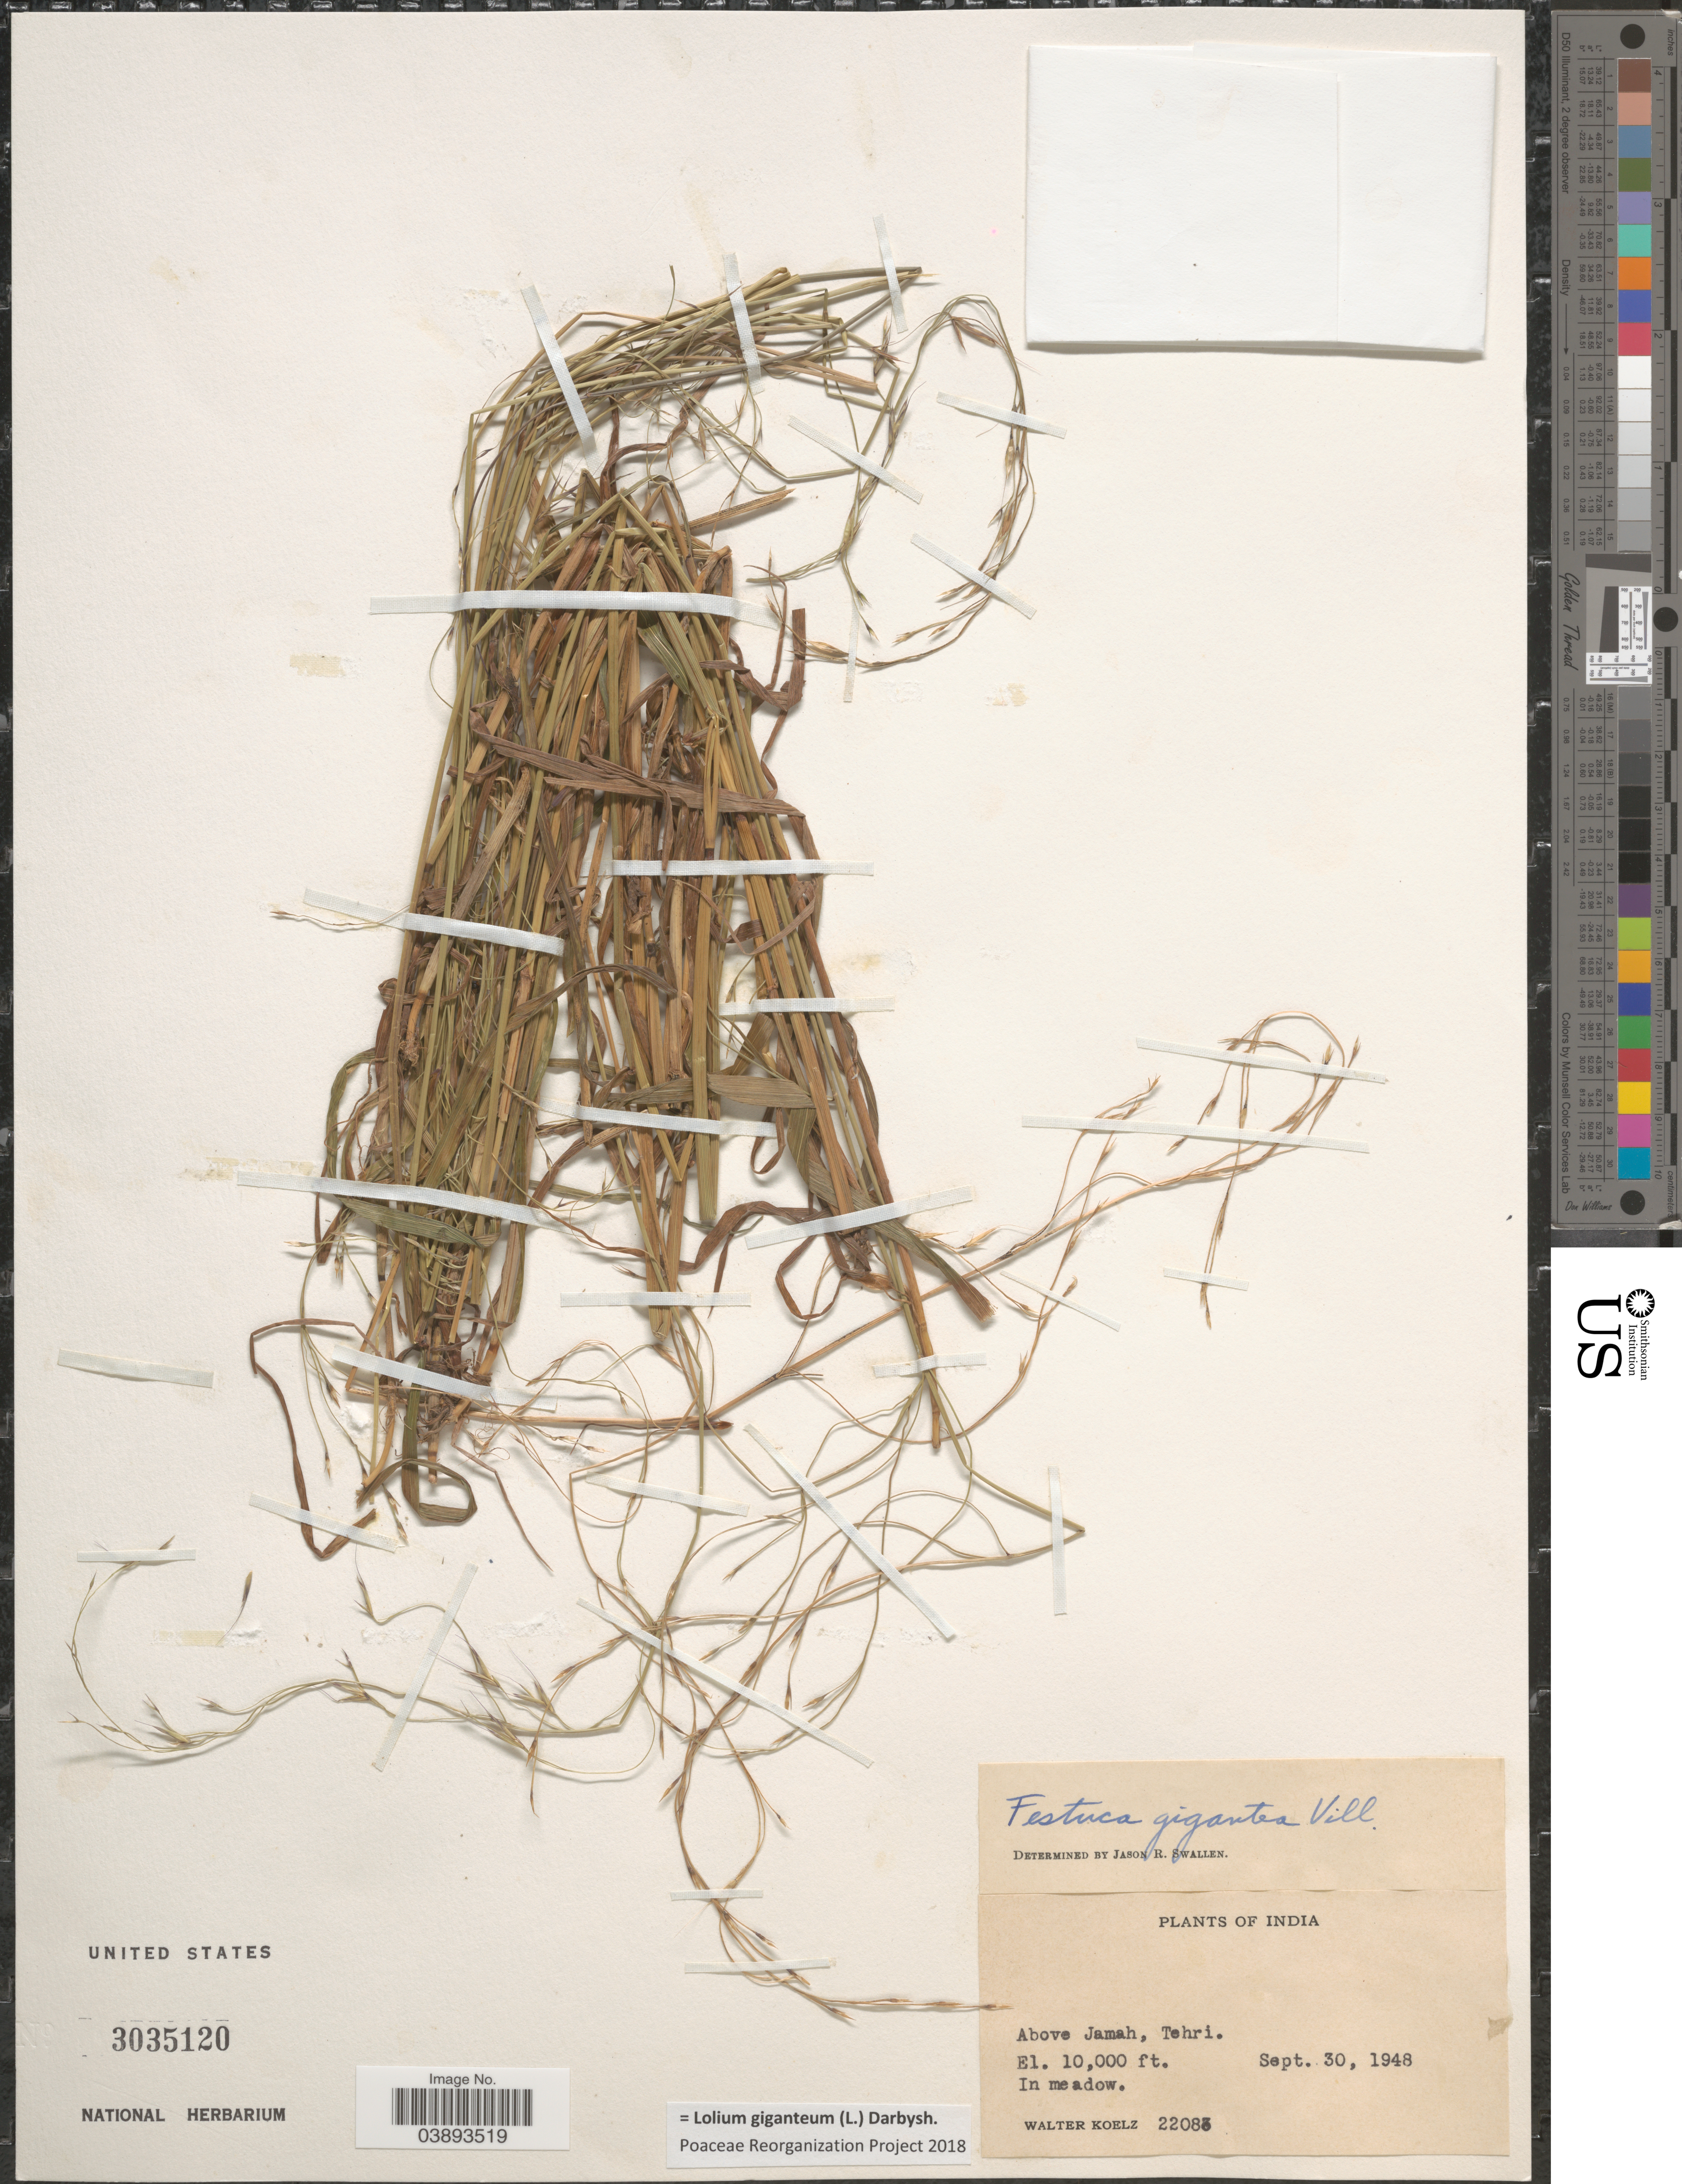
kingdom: Plantae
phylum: Tracheophyta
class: Liliopsida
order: Poales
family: Poaceae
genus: Lolium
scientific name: Lolium giganteum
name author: (L.) Darbysh.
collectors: W. N. Koelz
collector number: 22083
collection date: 1948-09-30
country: India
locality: Above Jamah, Tehri.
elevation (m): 3048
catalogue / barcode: US 3035120